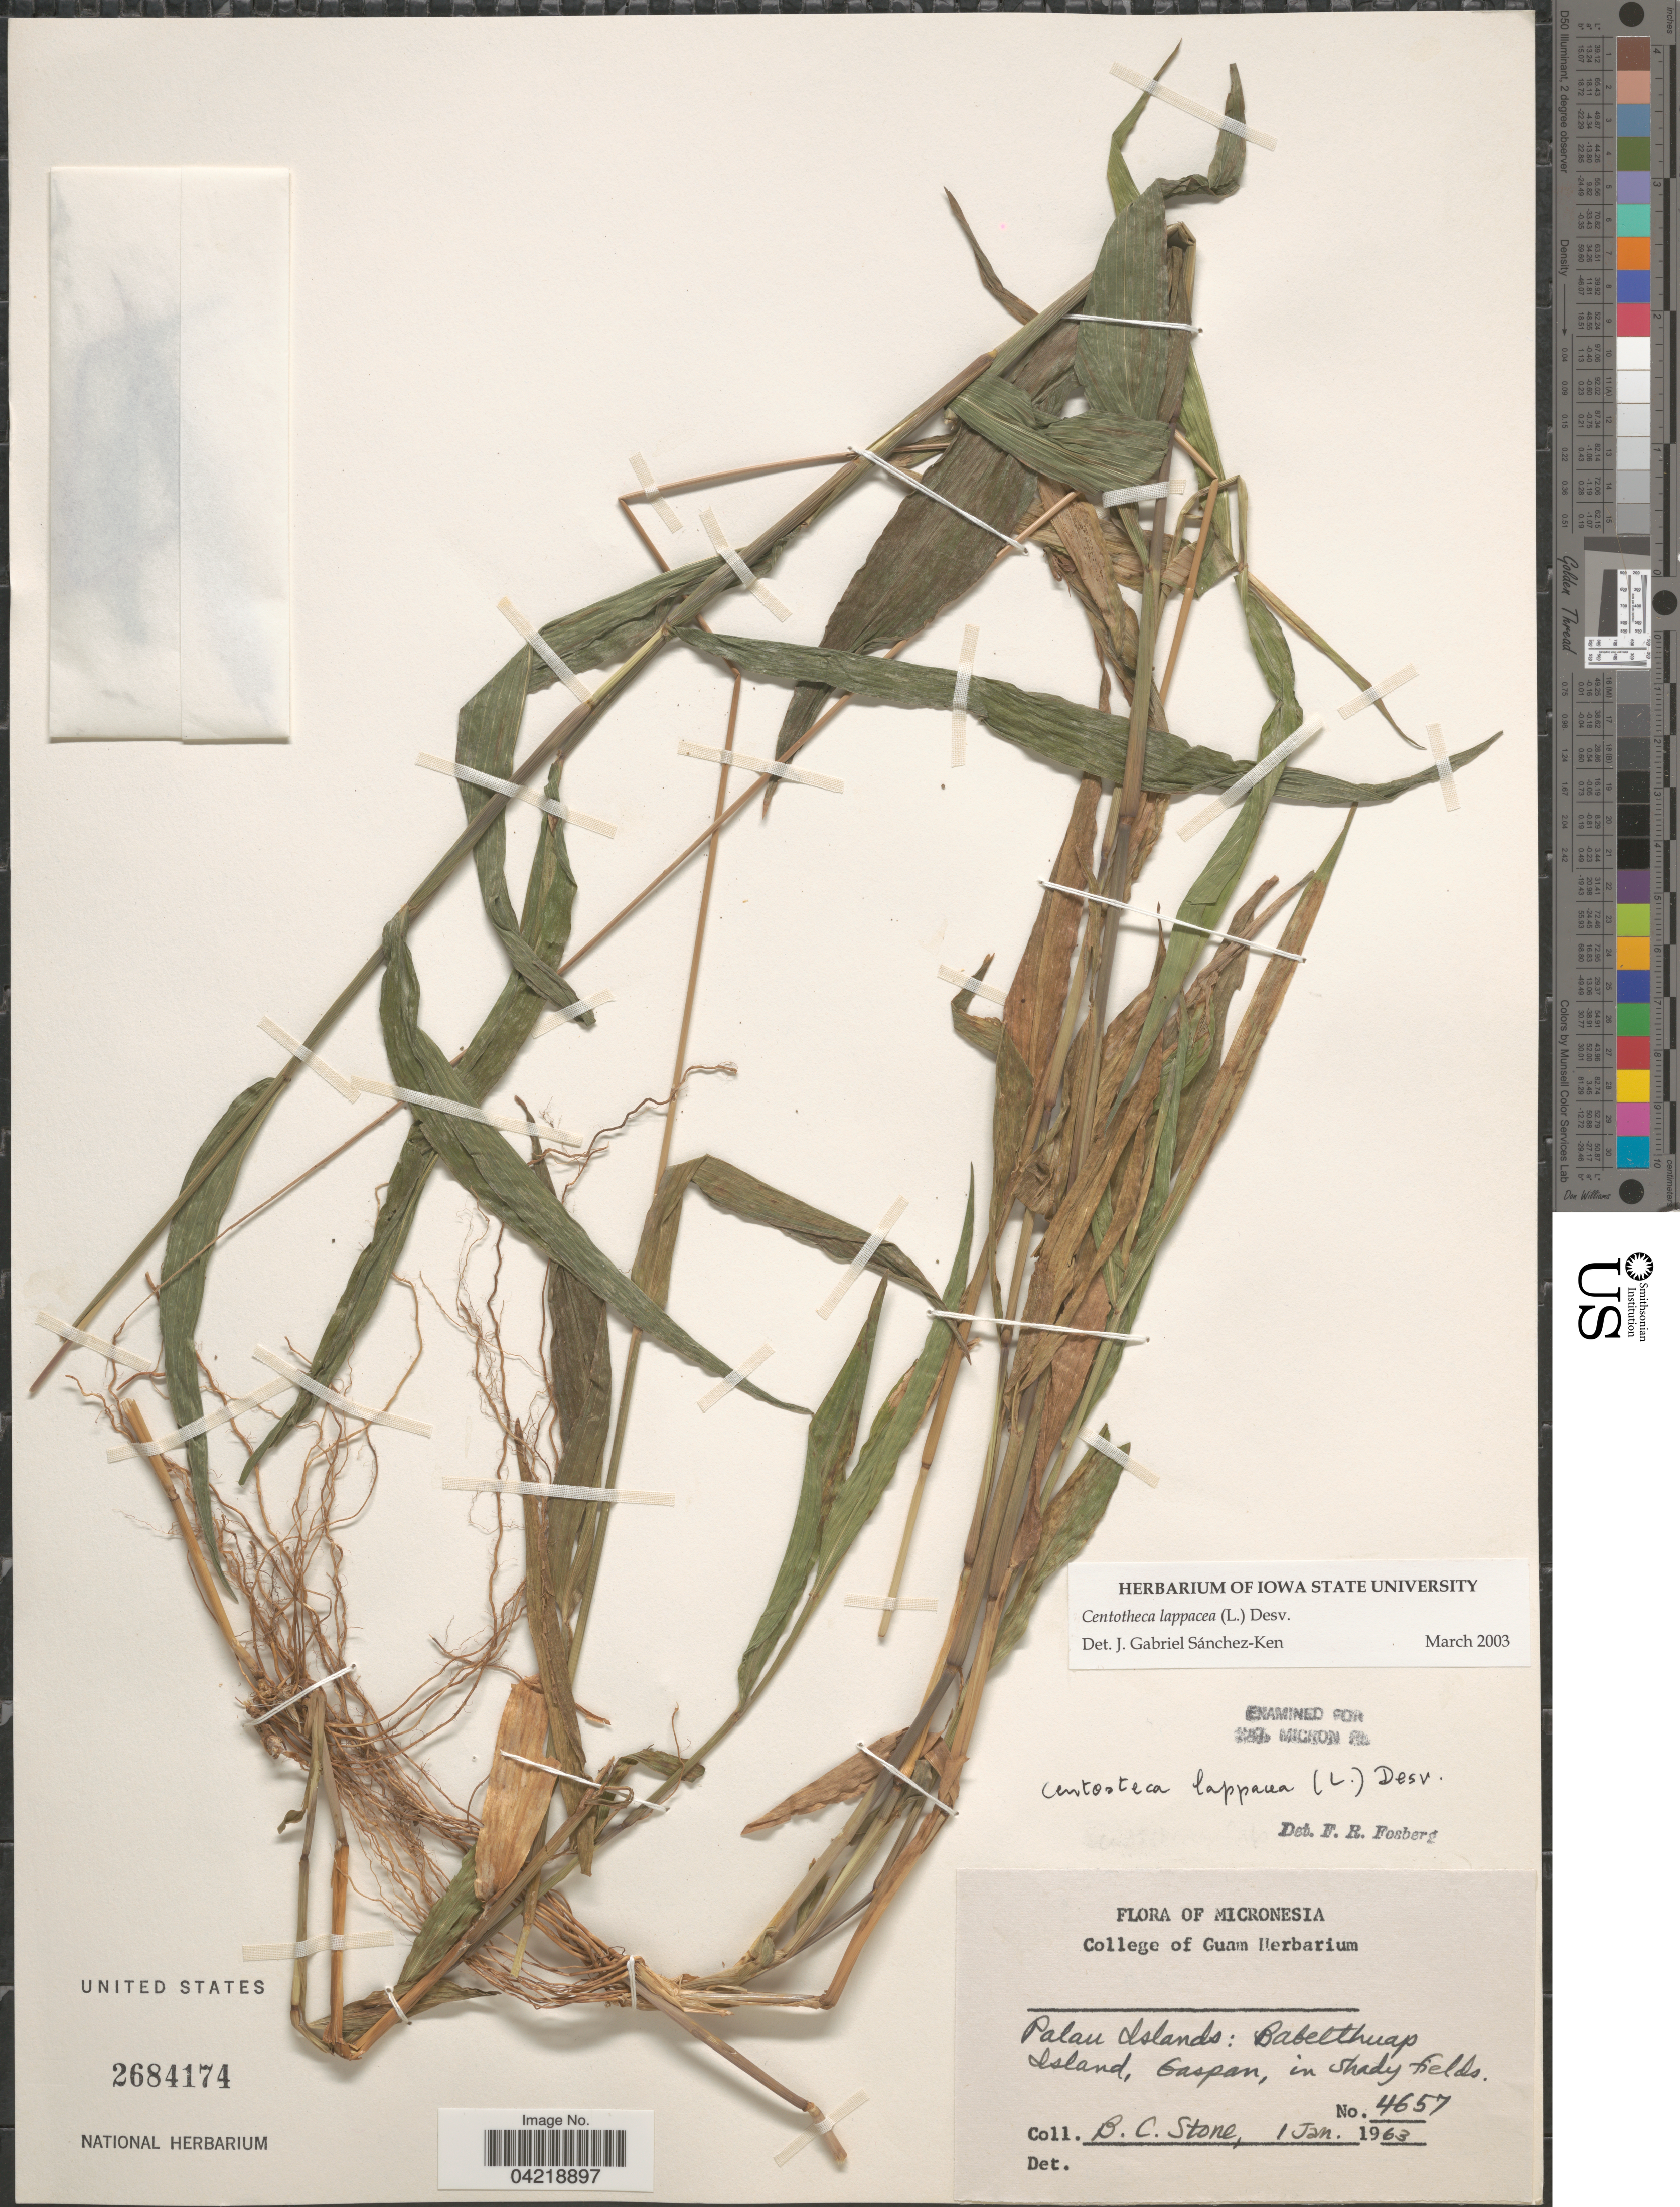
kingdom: Plantae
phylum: Tracheophyta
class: Liliopsida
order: Poales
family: Poaceae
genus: Centotheca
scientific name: Centotheca lappacea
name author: (L.) Desv.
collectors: B. C. Stone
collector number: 4657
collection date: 1963-01-01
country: Micronesia, Federated States of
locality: Palau Islands: Babelthuap Island, Gaspan, in shady fields.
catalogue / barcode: US 2684174